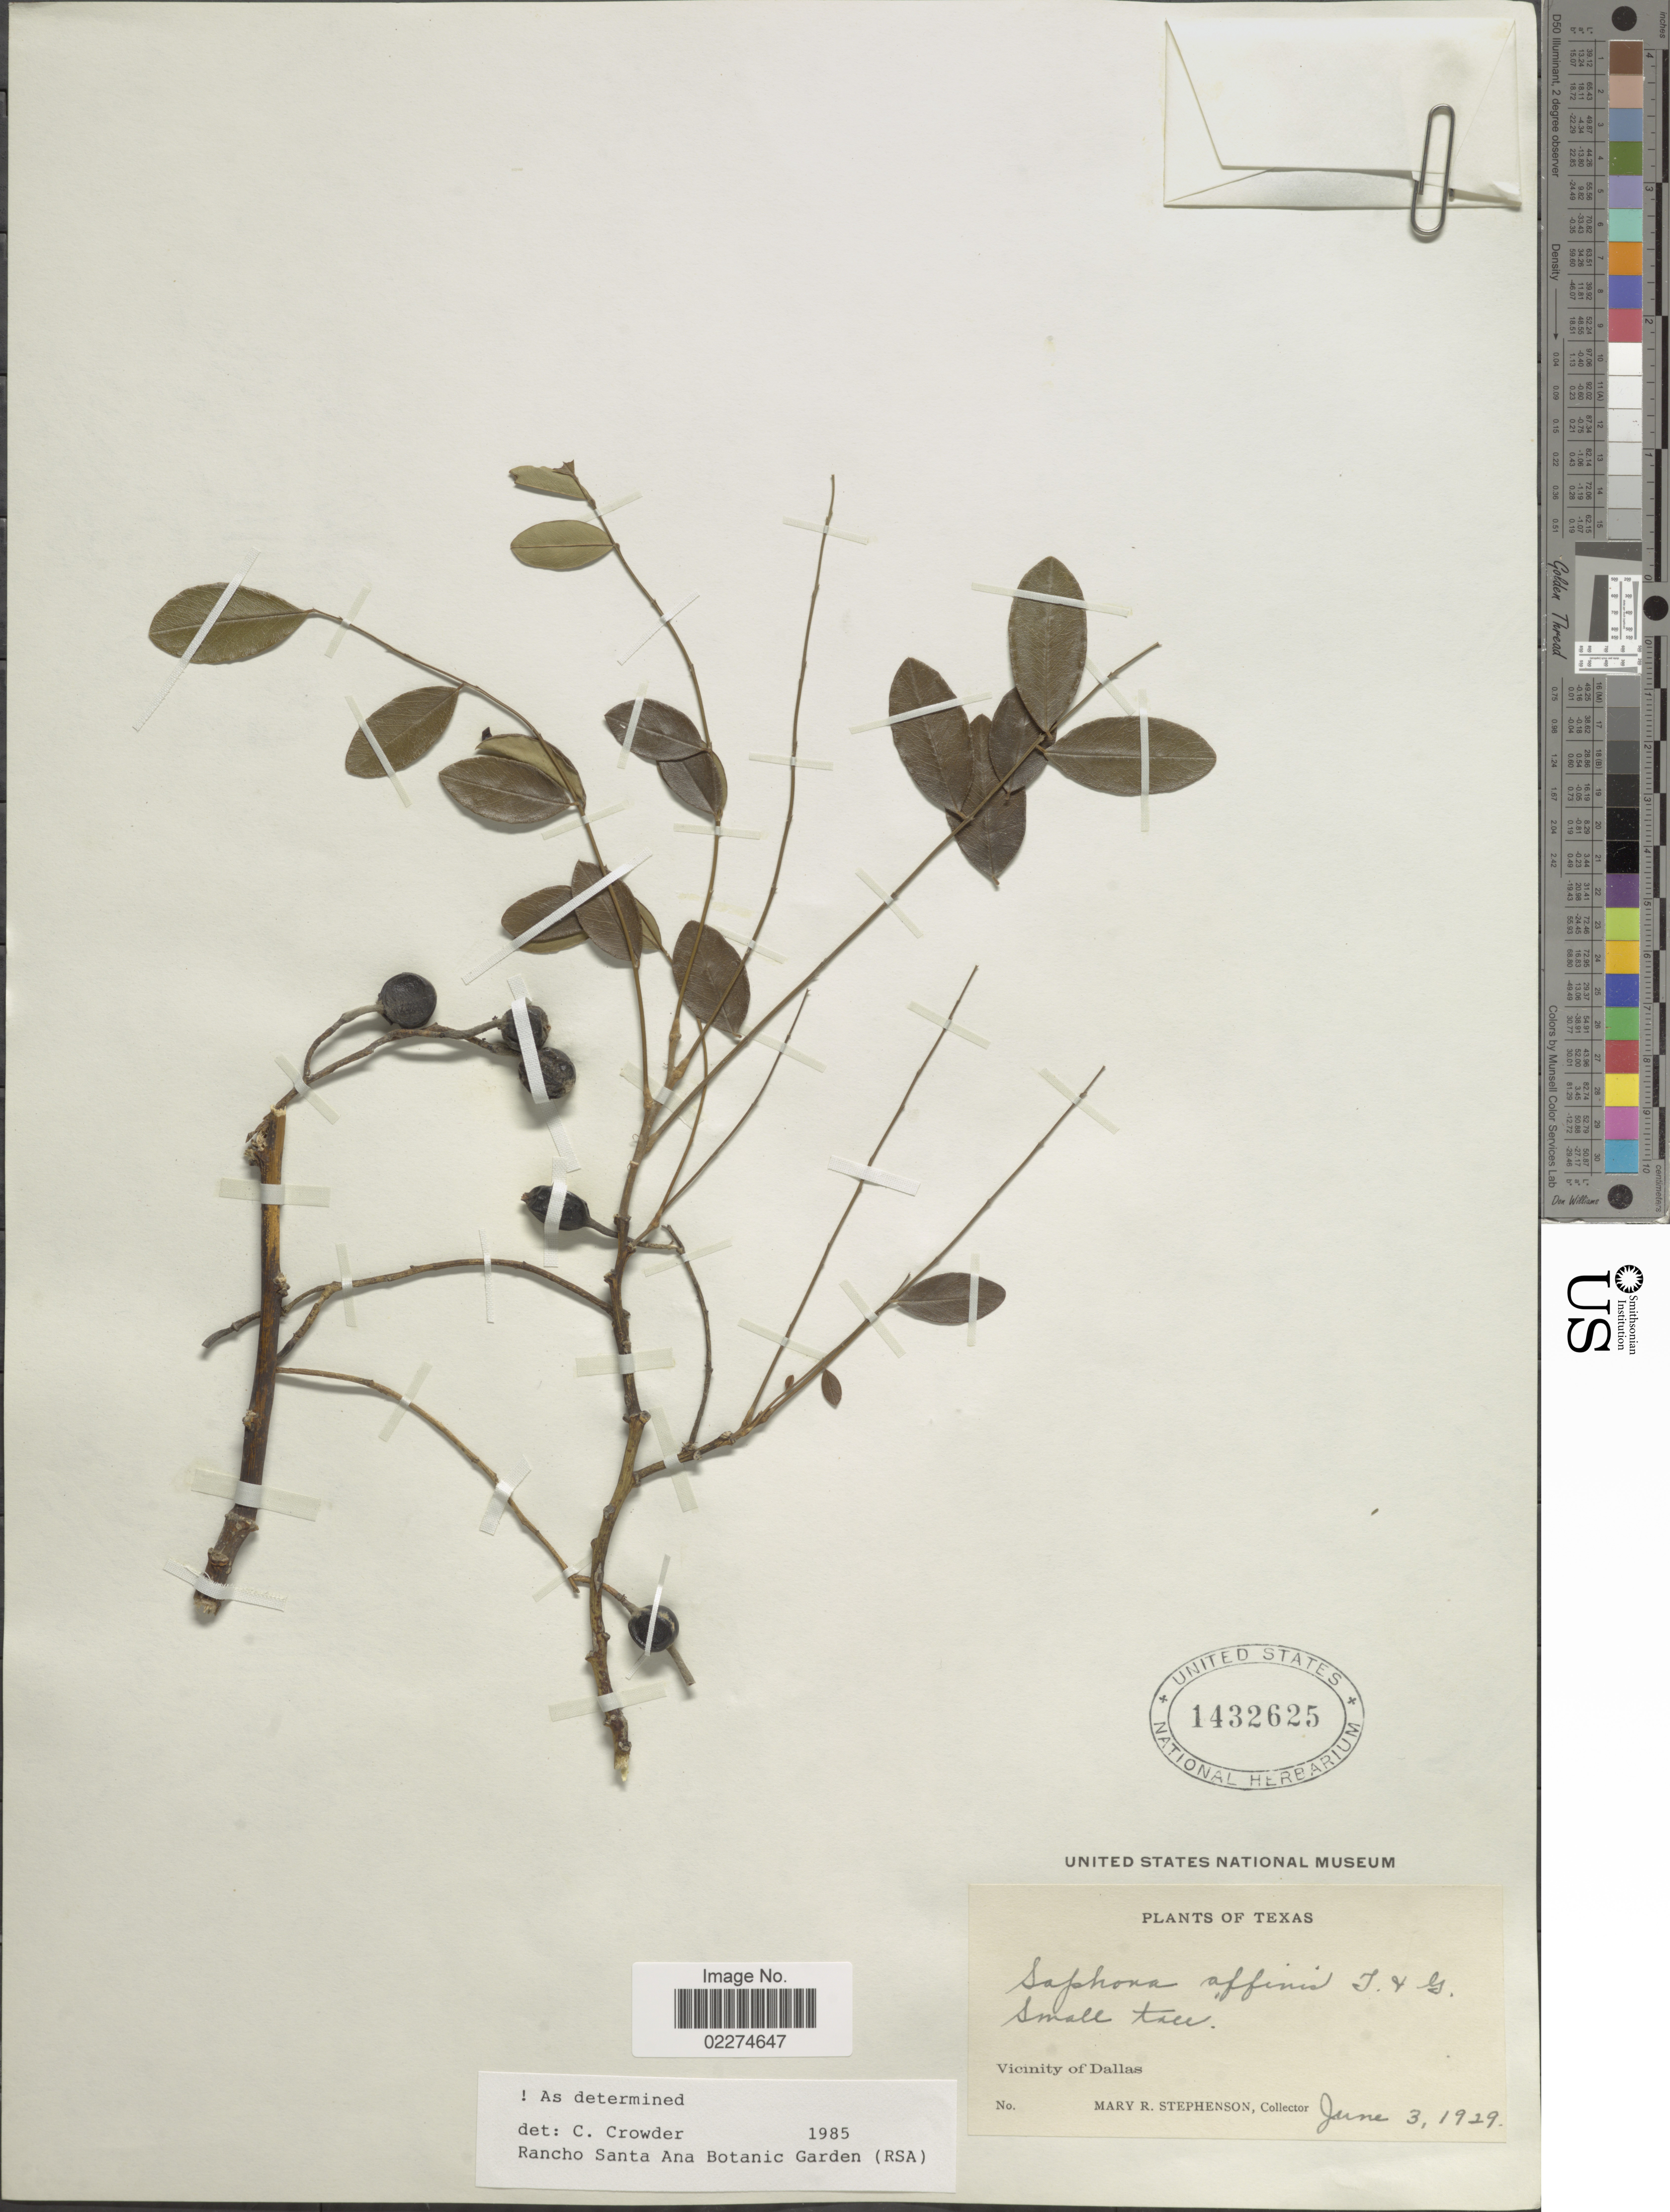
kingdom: Plantae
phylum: Tracheophyta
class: Magnoliopsida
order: Fabales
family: Fabaceae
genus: Sophora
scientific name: Sophora affinis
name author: Torr. & A. Gray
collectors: M. Stephenson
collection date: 1929-06-03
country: United States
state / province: Texas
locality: Vicinity of Dallas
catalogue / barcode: US 1432625